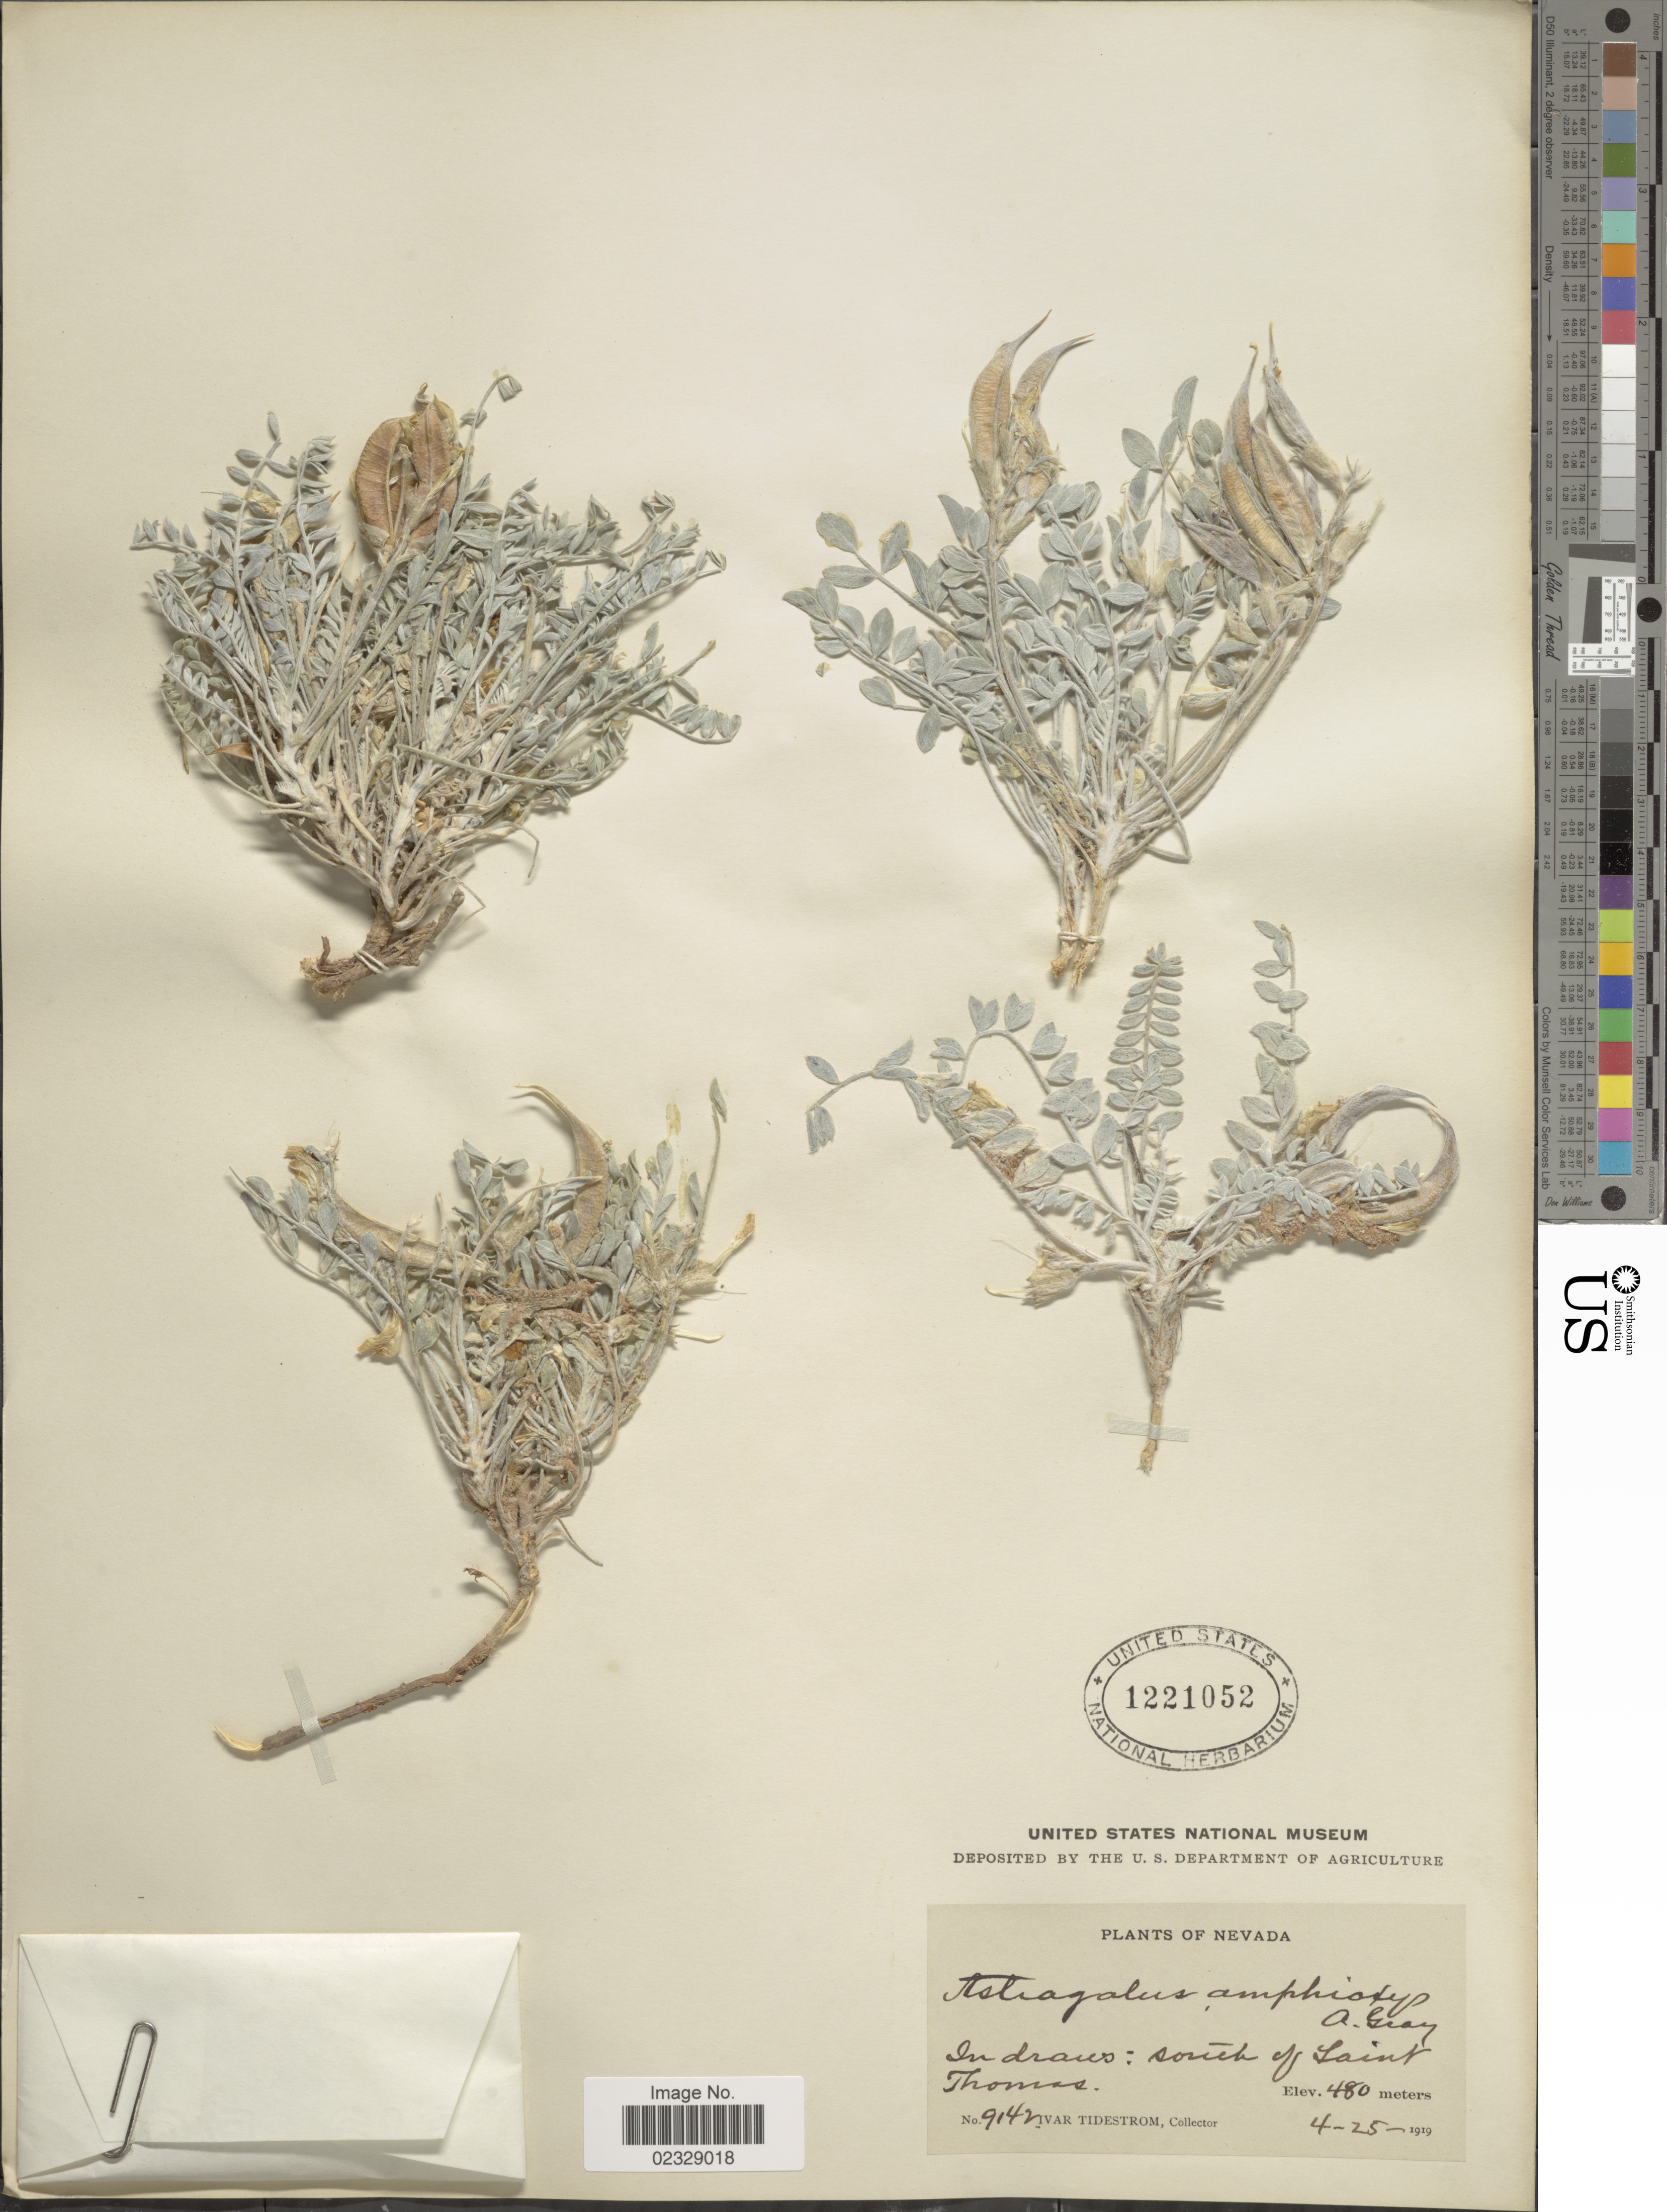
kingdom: Plantae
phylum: Tracheophyta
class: Magnoliopsida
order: Fabales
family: Fabaceae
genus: Astragalus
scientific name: Astragalus amphioxys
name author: A. Gray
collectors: I. F. Tidestrom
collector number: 9142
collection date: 1919-04-25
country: United States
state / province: Nevada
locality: In draws: south of Saint Thomas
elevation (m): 480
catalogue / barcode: US 1221052